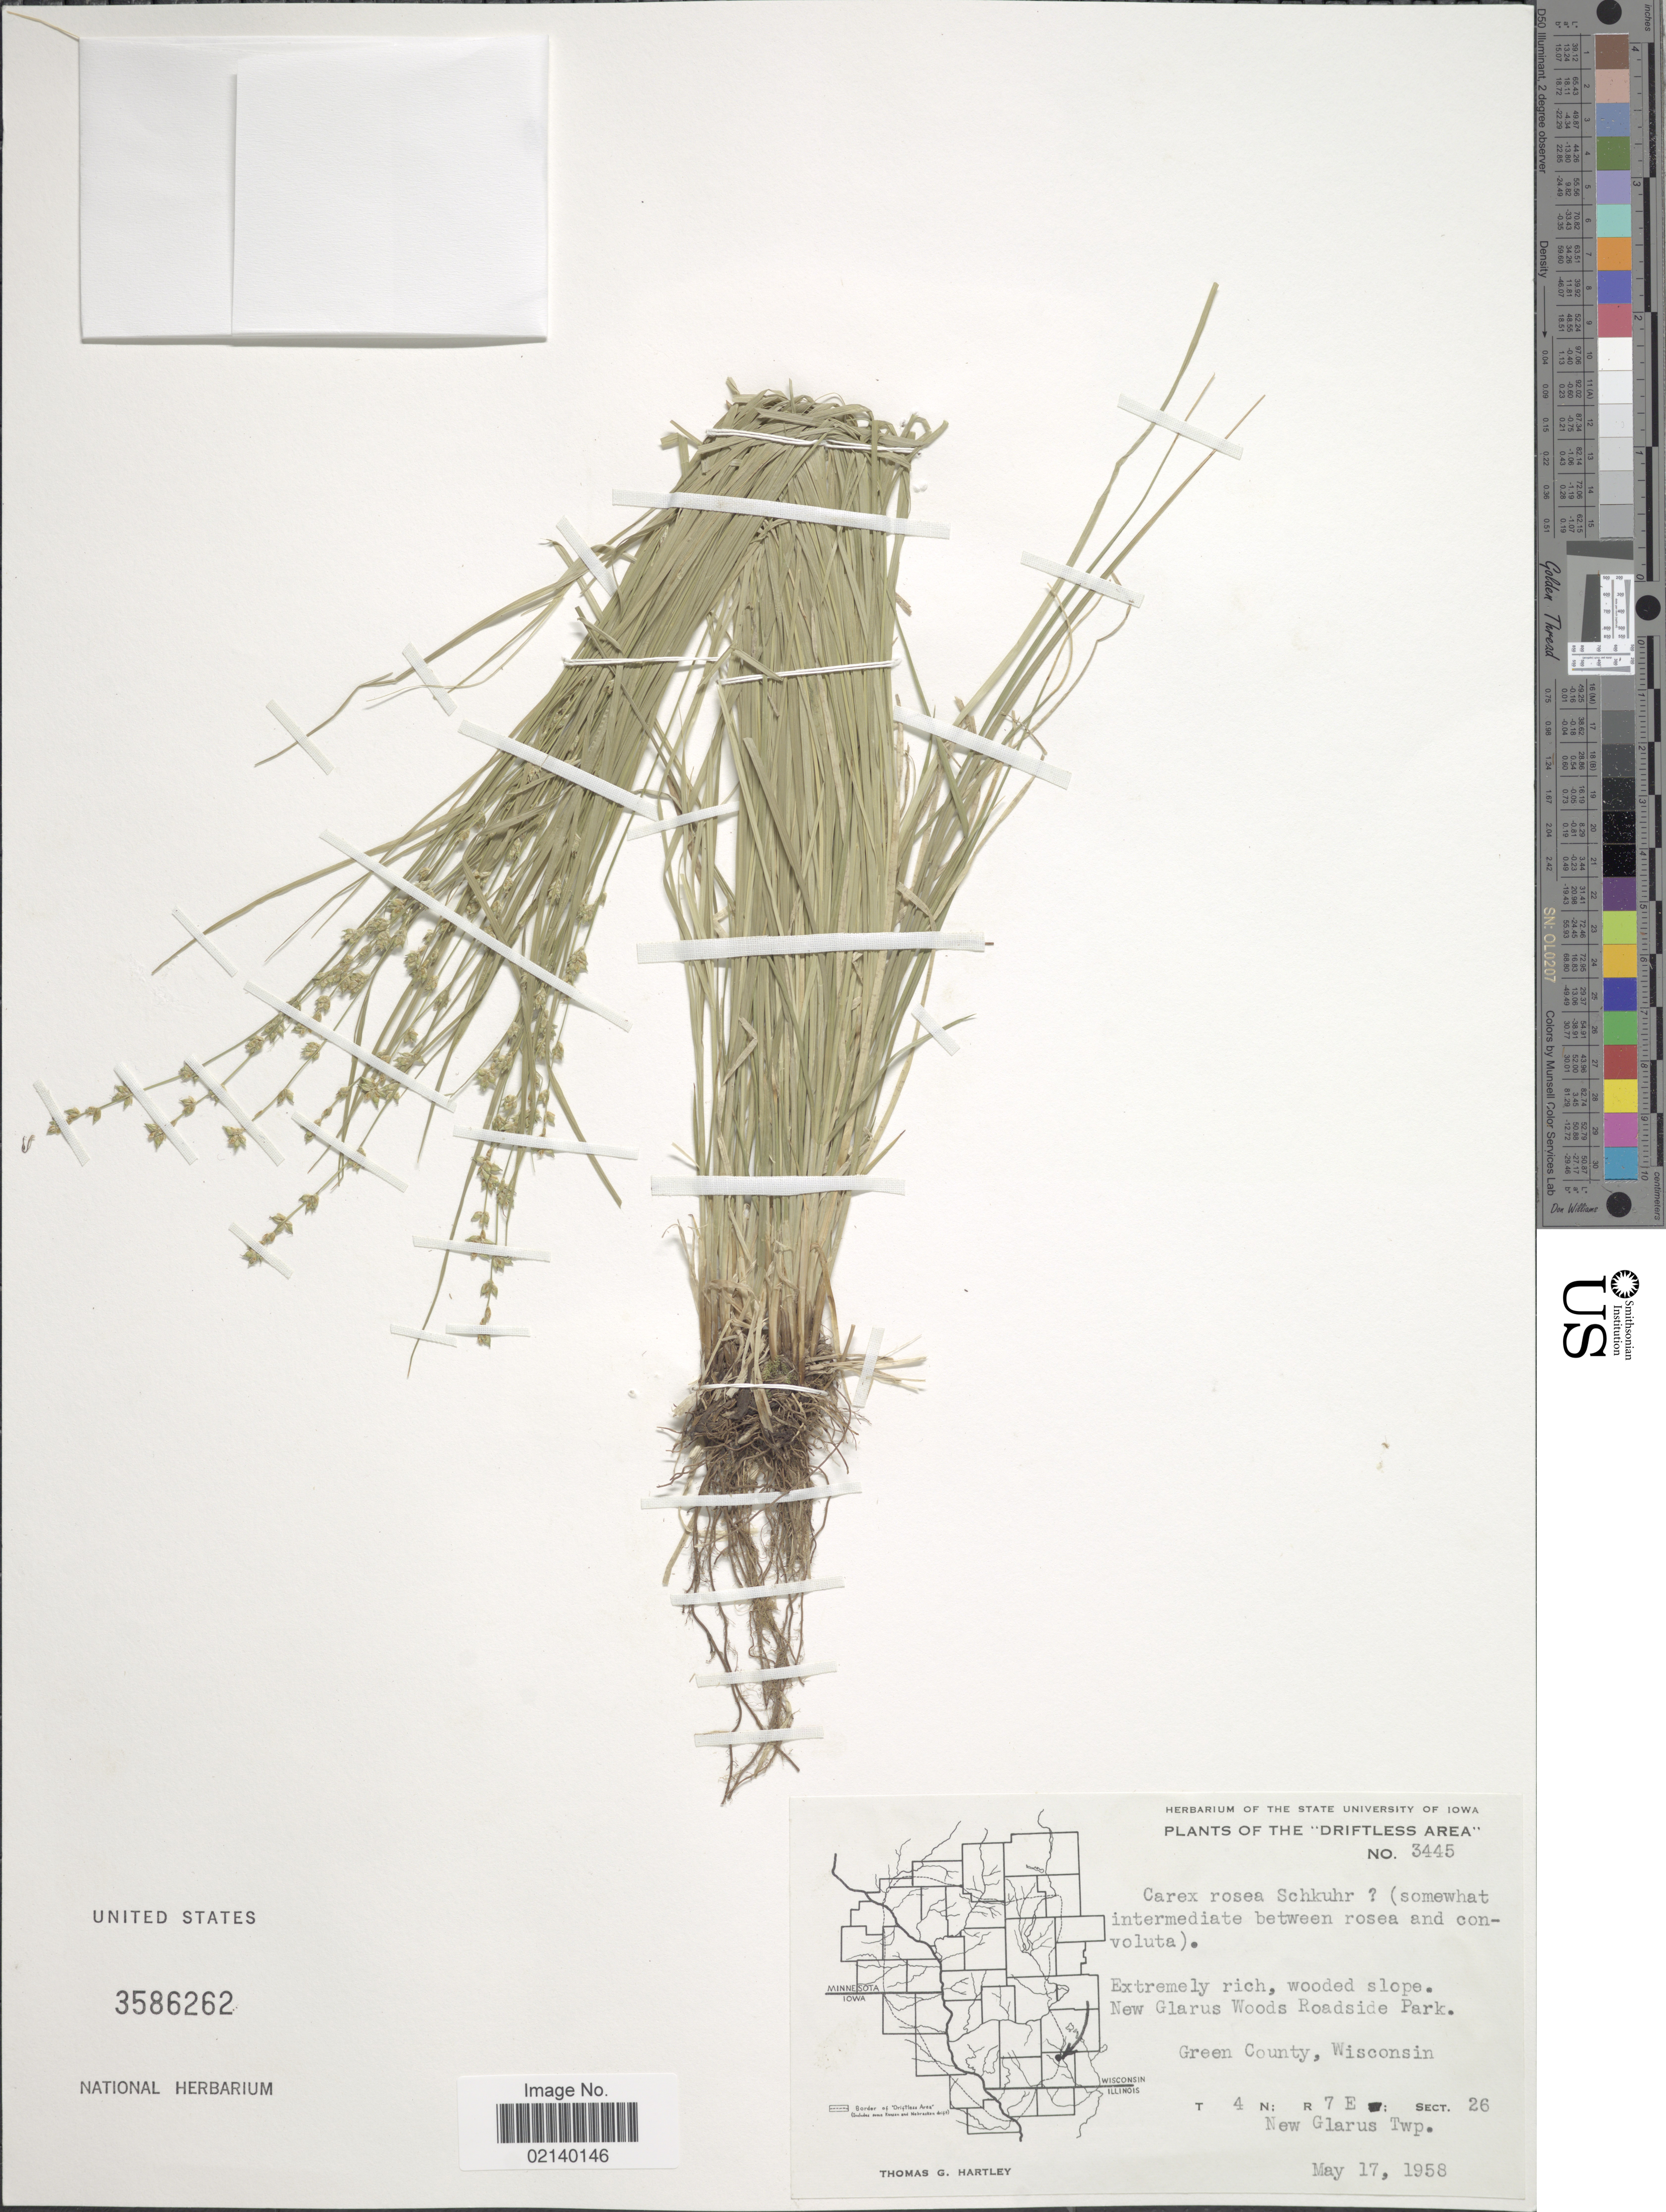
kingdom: Plantae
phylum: Tracheophyta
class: Liliopsida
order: Poales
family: Cyperaceae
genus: Carex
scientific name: Carex radiata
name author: (Wahlenb.) Small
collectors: T. G. Hartley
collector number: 3445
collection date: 1958-05-17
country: United States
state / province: Wisconsin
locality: Driftless Area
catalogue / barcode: US 3586262